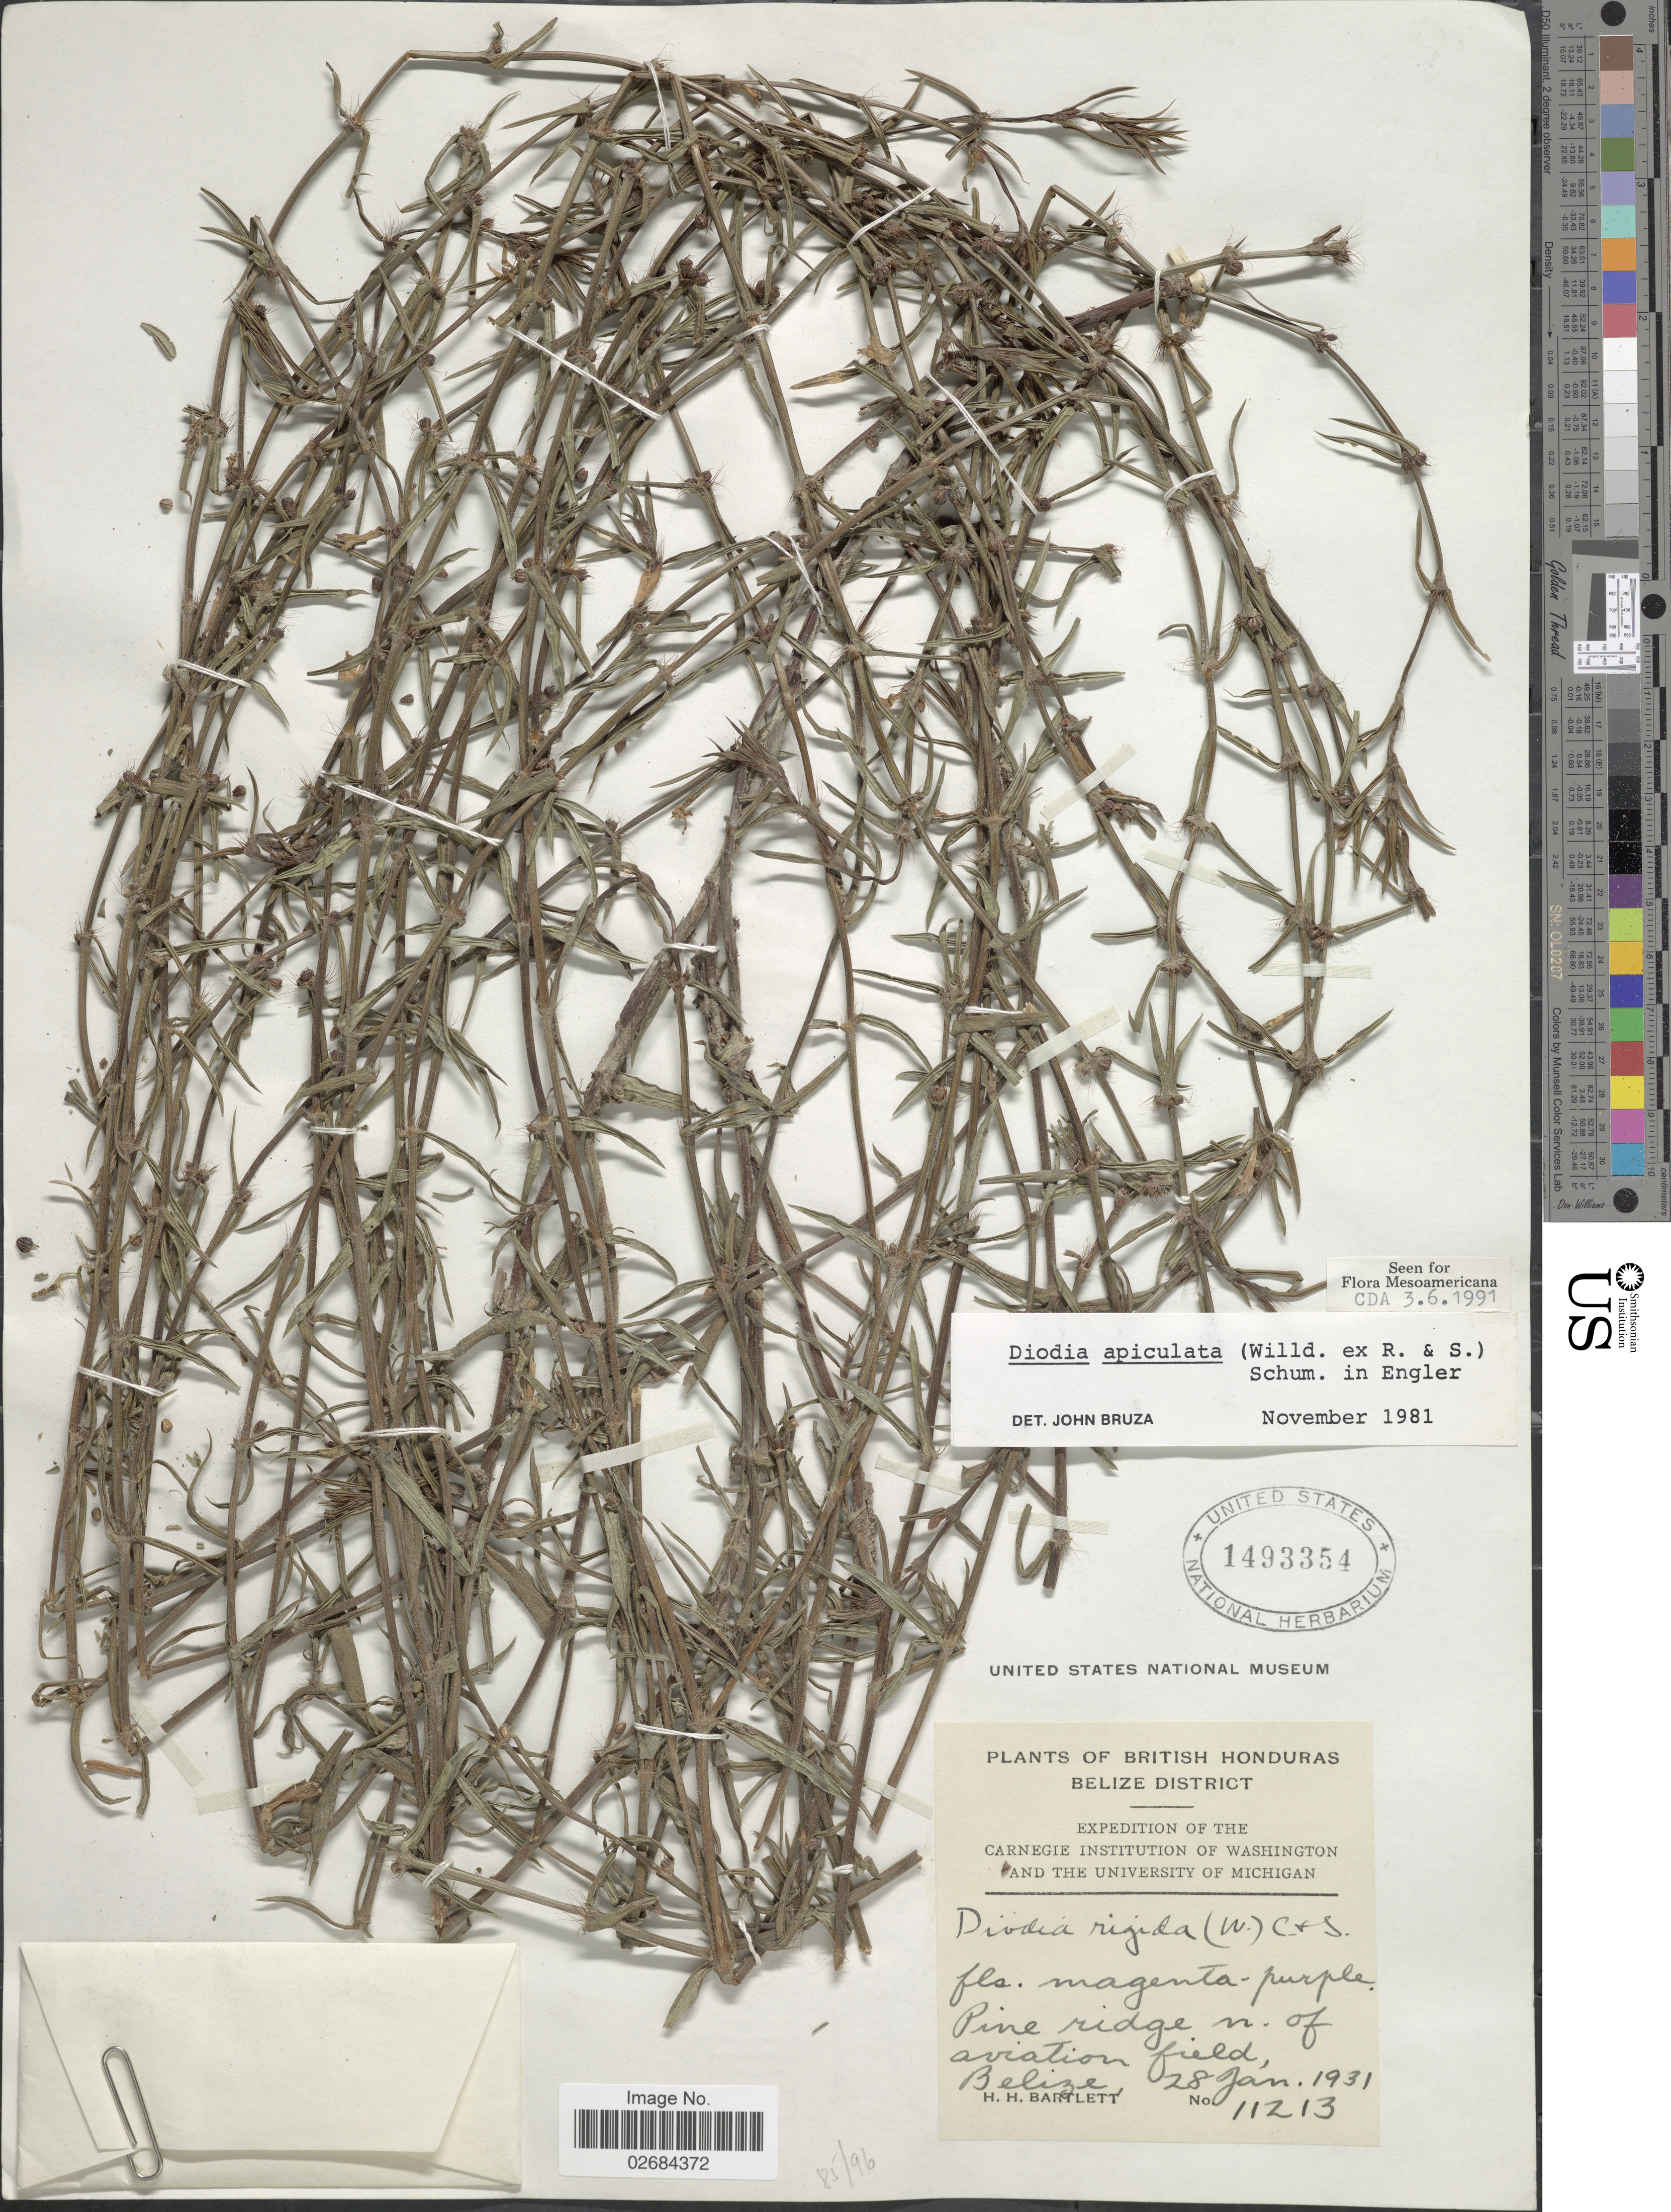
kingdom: Plantae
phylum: Tracheophyta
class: Magnoliopsida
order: Gentianales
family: Rubiaceae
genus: Diodia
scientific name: Diodia apiculata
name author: (Willd. ex Roem. & Schult.) K. Schum.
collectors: H. H. Bartlett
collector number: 11213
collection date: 1931-01-28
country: Belize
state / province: Belize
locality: British Honduras. Pine ridge, n. of aviation field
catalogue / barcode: US 1493354